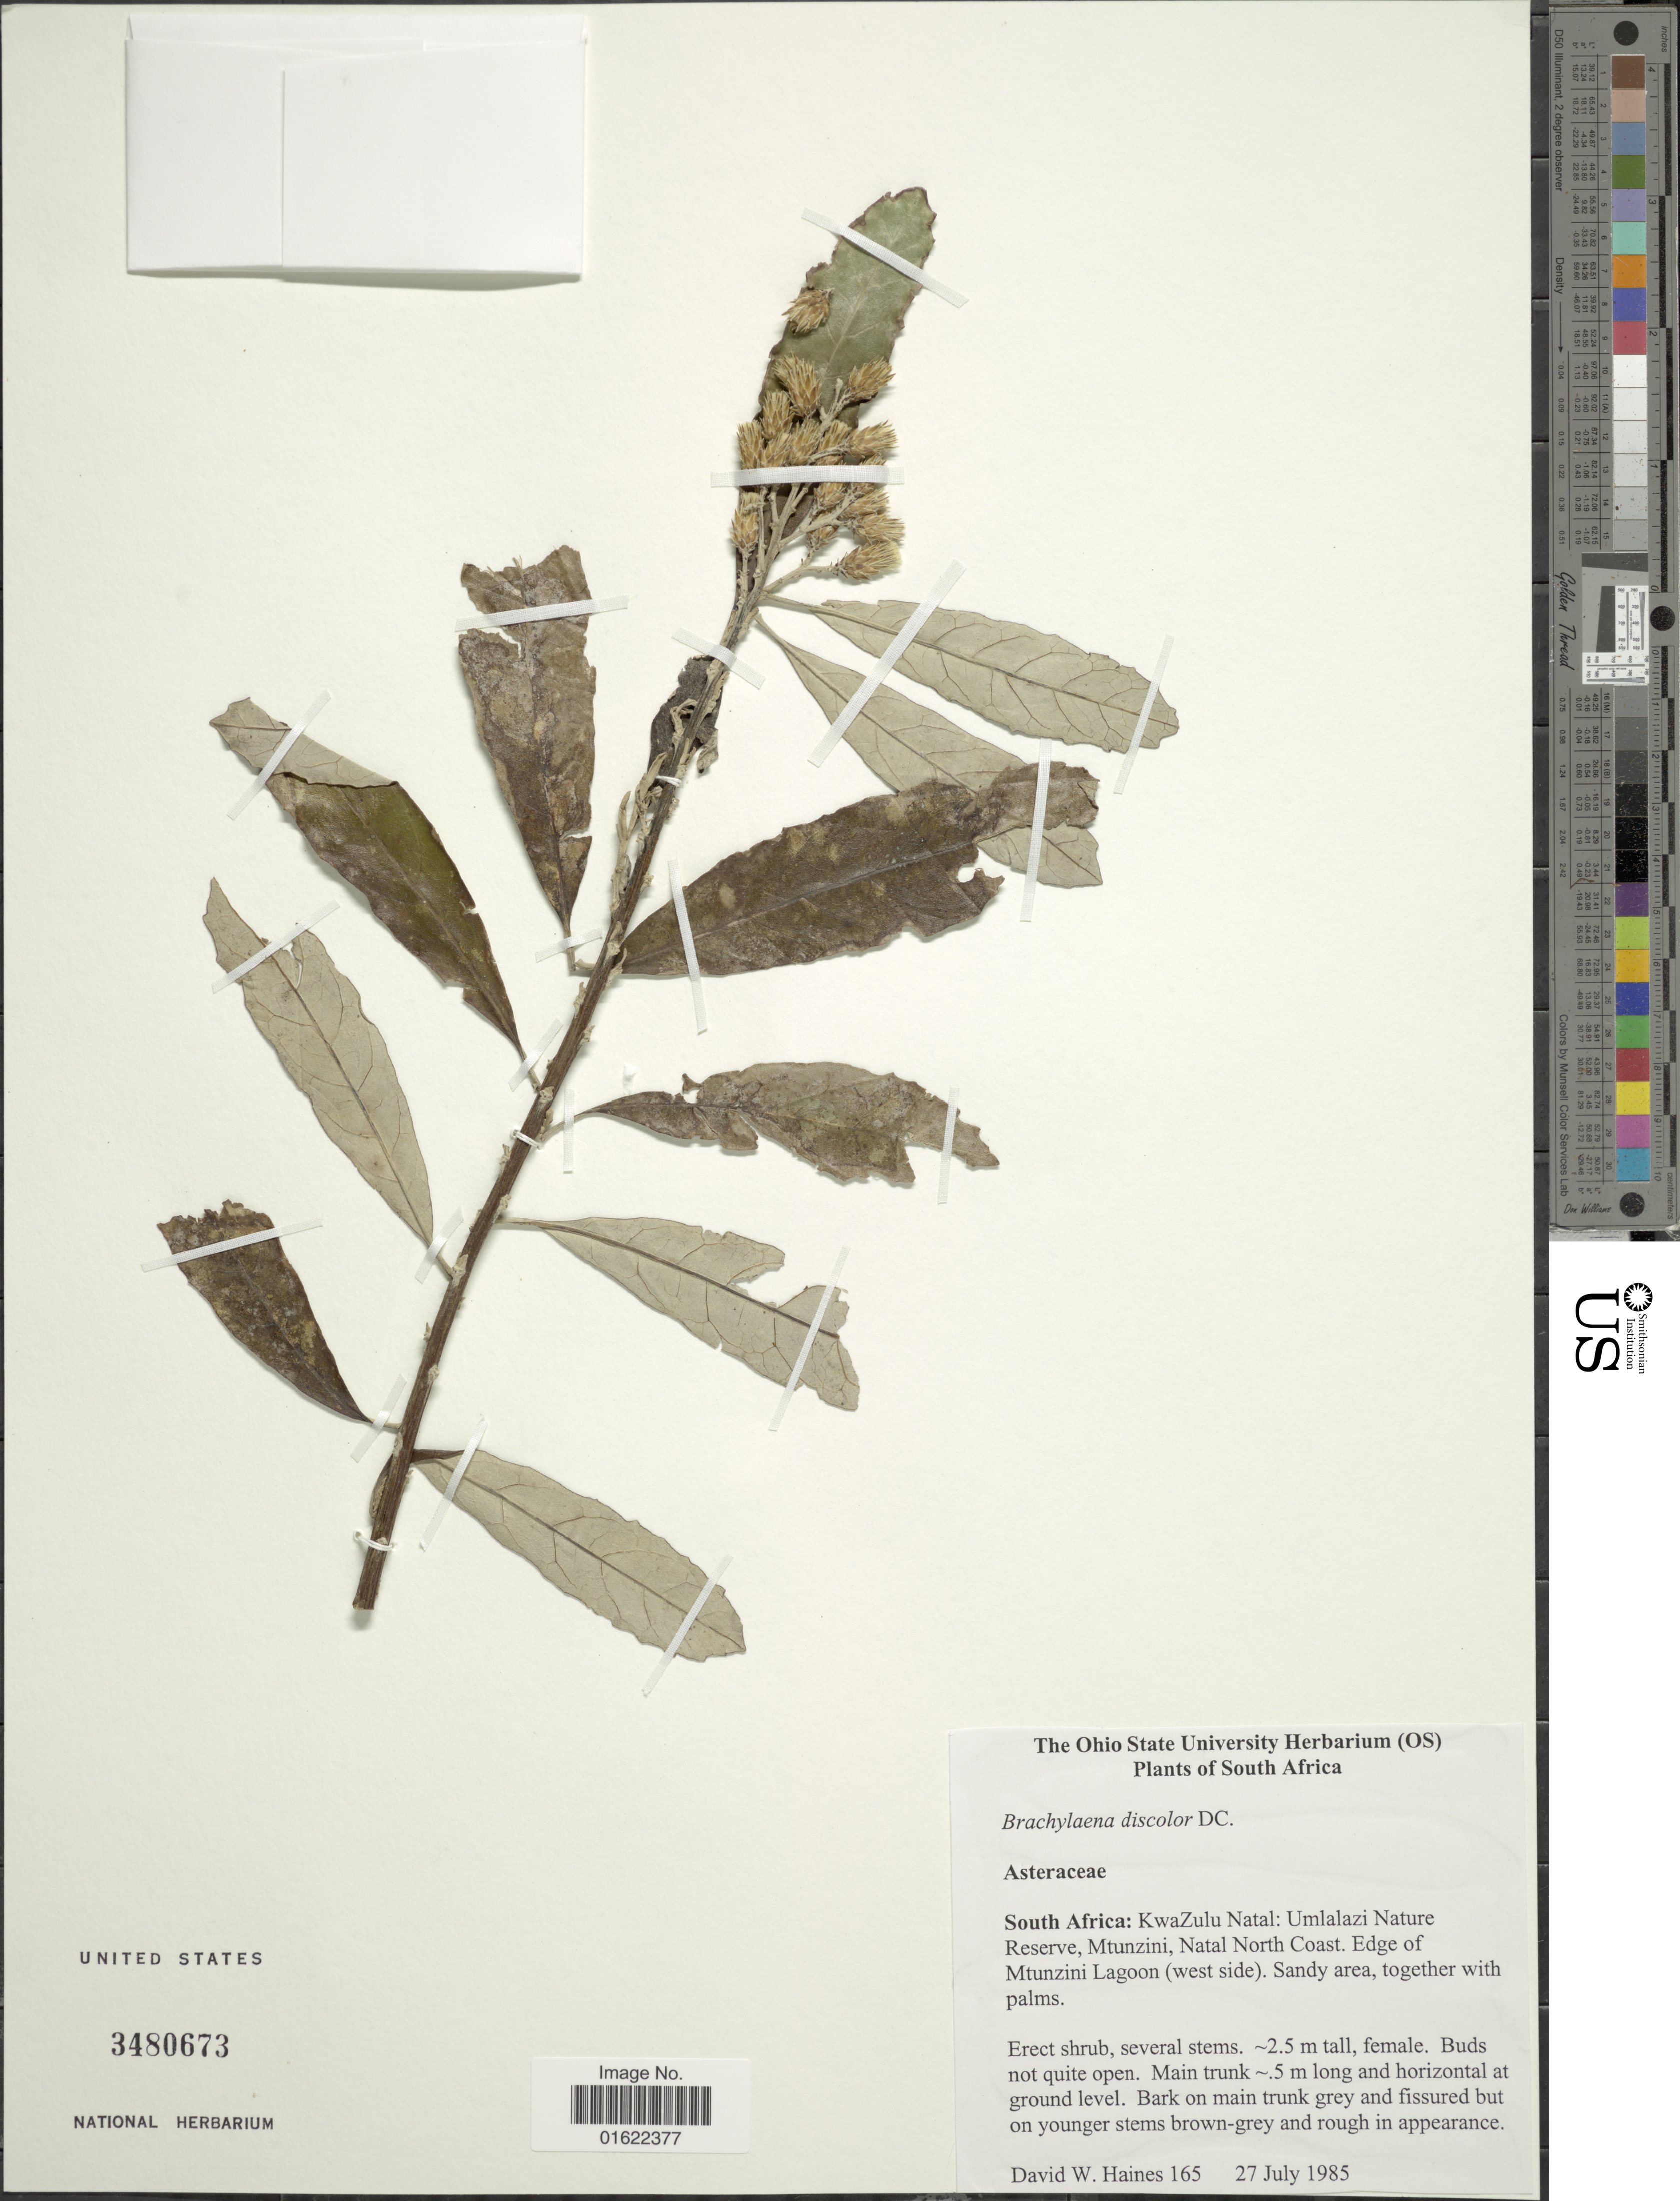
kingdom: Plantae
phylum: Tracheophyta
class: Magnoliopsida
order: Asterales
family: Asteraceae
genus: Brachylaena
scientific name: Brachylaena discolor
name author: DC.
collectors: D. Haines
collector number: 165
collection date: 1985-07-27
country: South Africa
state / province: KwaZulu-Natal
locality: Umlalazi Nature Reserve, Mtunzini, Natal North Coast, Edge of Mtunzini Lagoon (west side)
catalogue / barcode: US 3480673